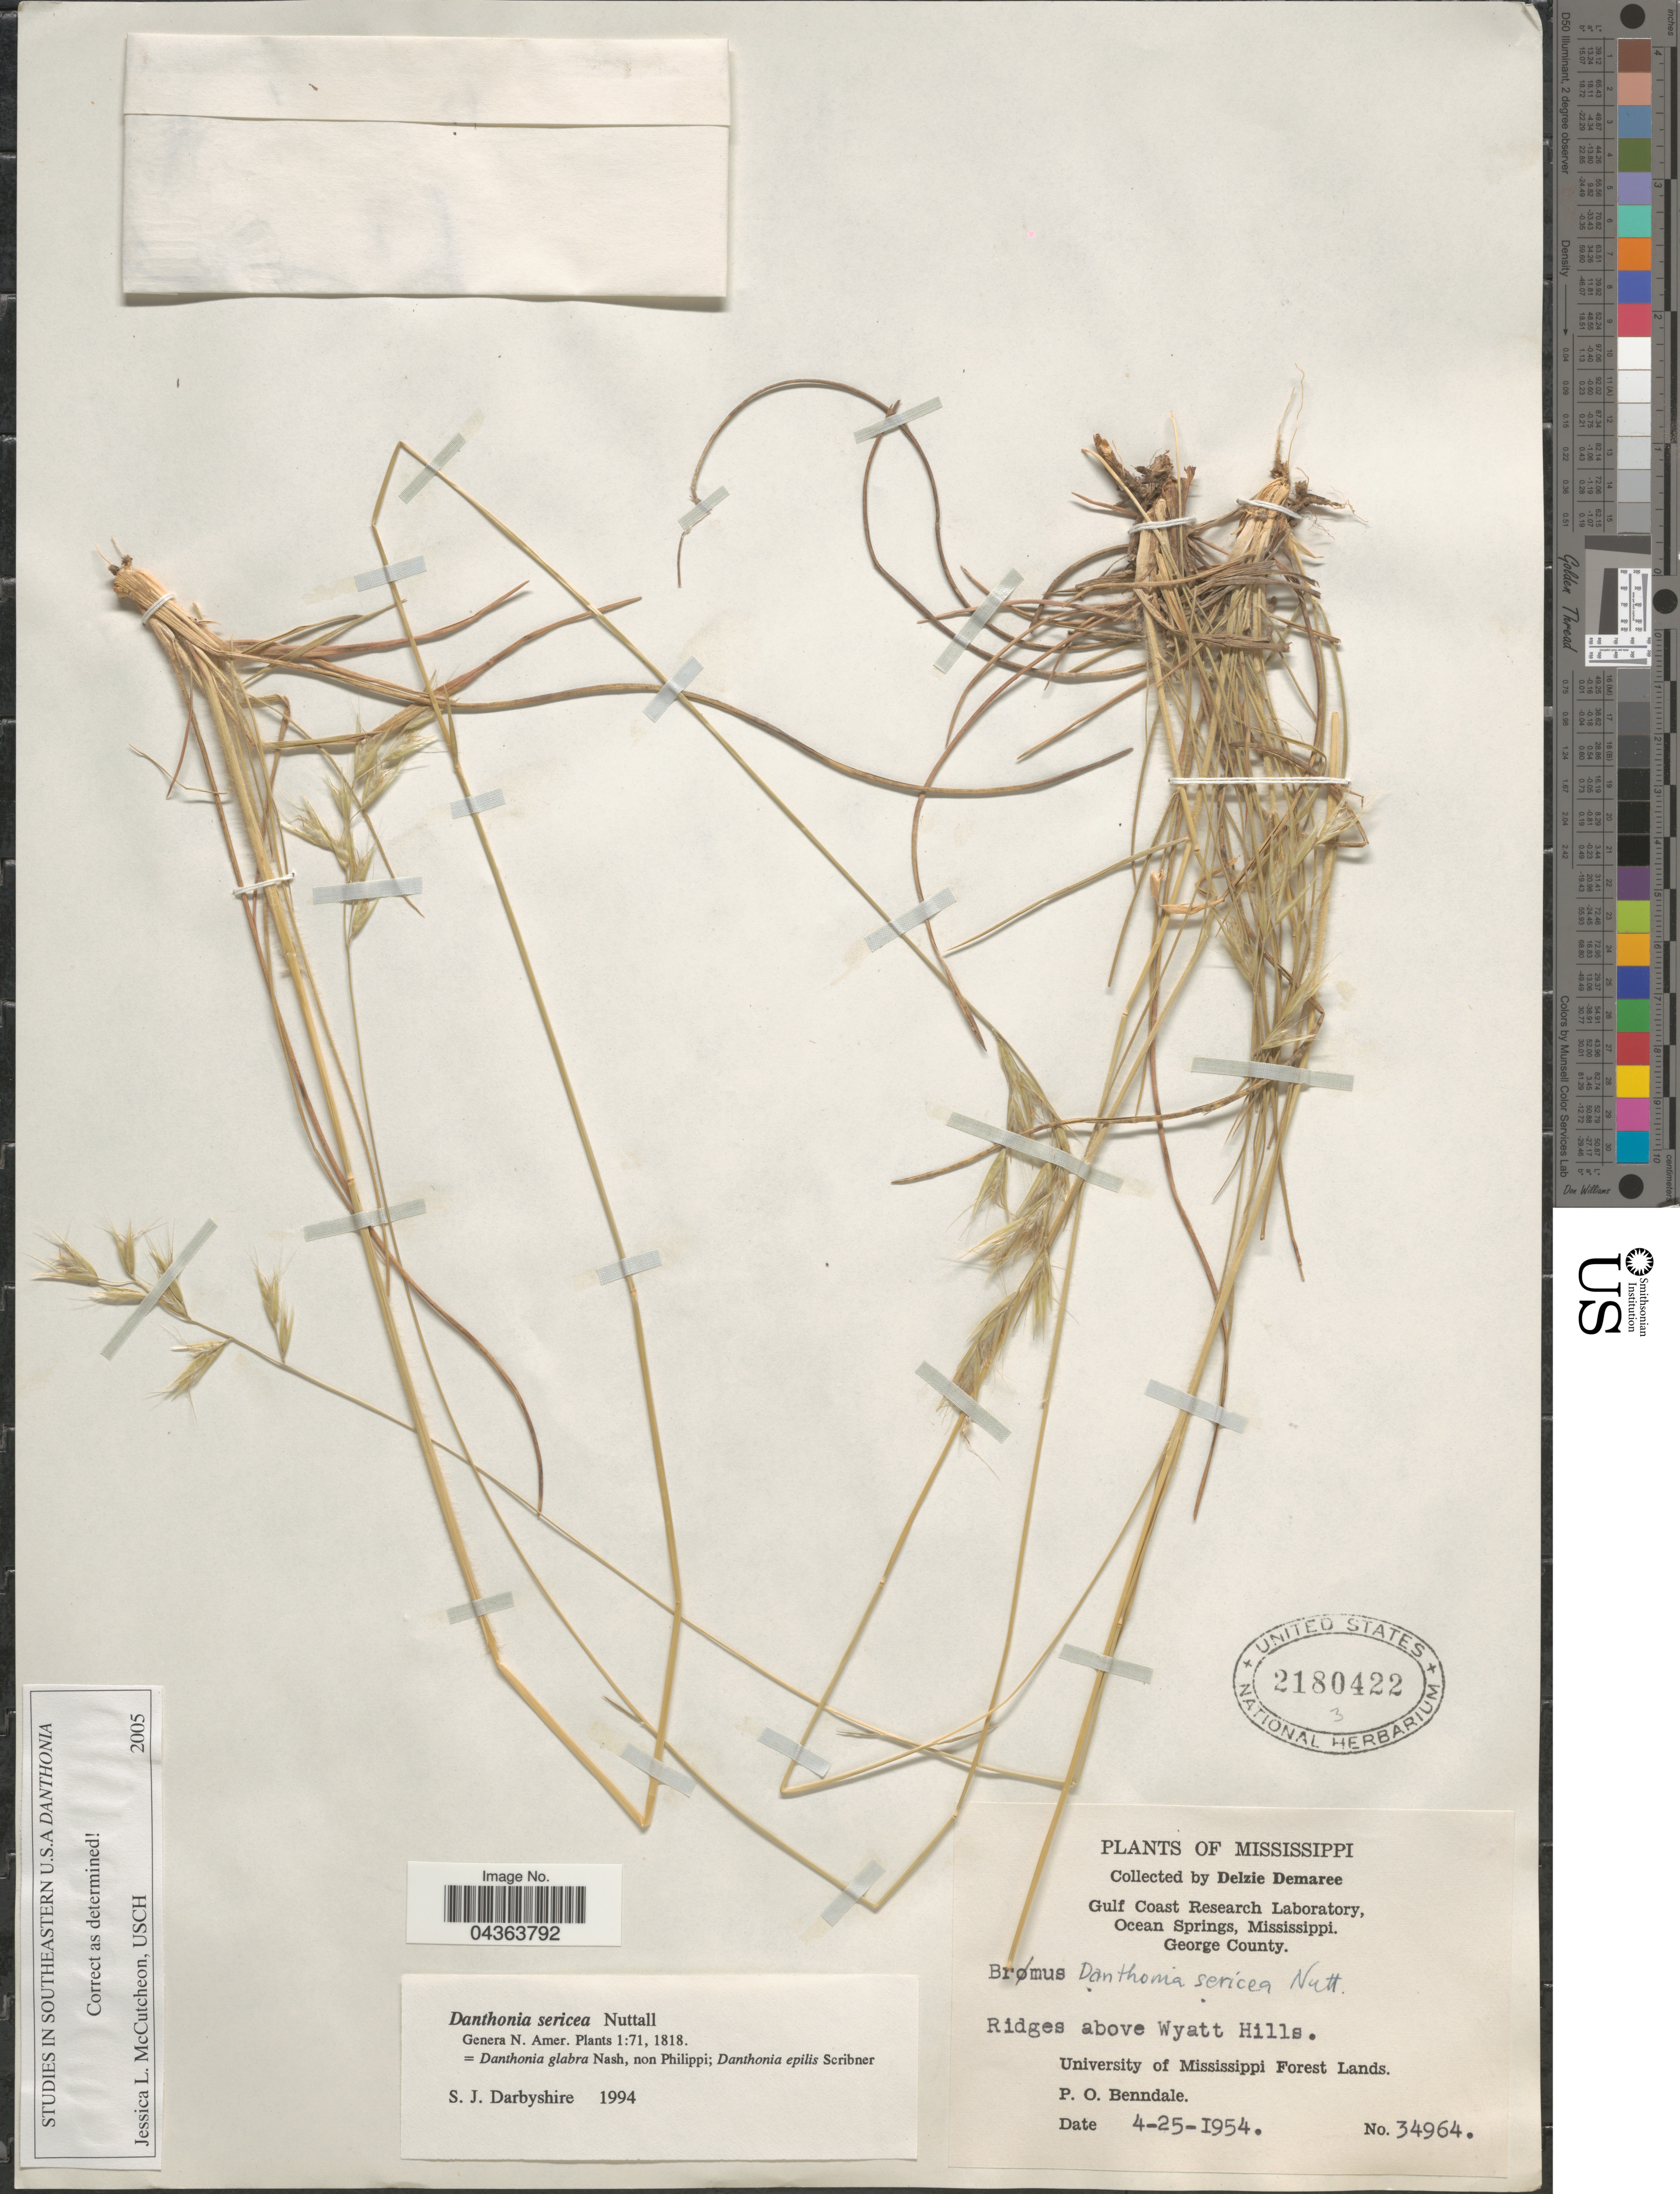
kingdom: Plantae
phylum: Tracheophyta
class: Liliopsida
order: Poales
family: Poaceae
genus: Danthonia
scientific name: Danthonia sericea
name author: Nutt.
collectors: D. Demaree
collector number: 34964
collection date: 1954-04-25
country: United States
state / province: Mississippi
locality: Gulf Coast Research Laboratory, Ocean Springs. George County. Ridges above Wyatt Hills. University of Mississippi Forest Lands. P. O. Benndale.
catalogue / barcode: US 2180422